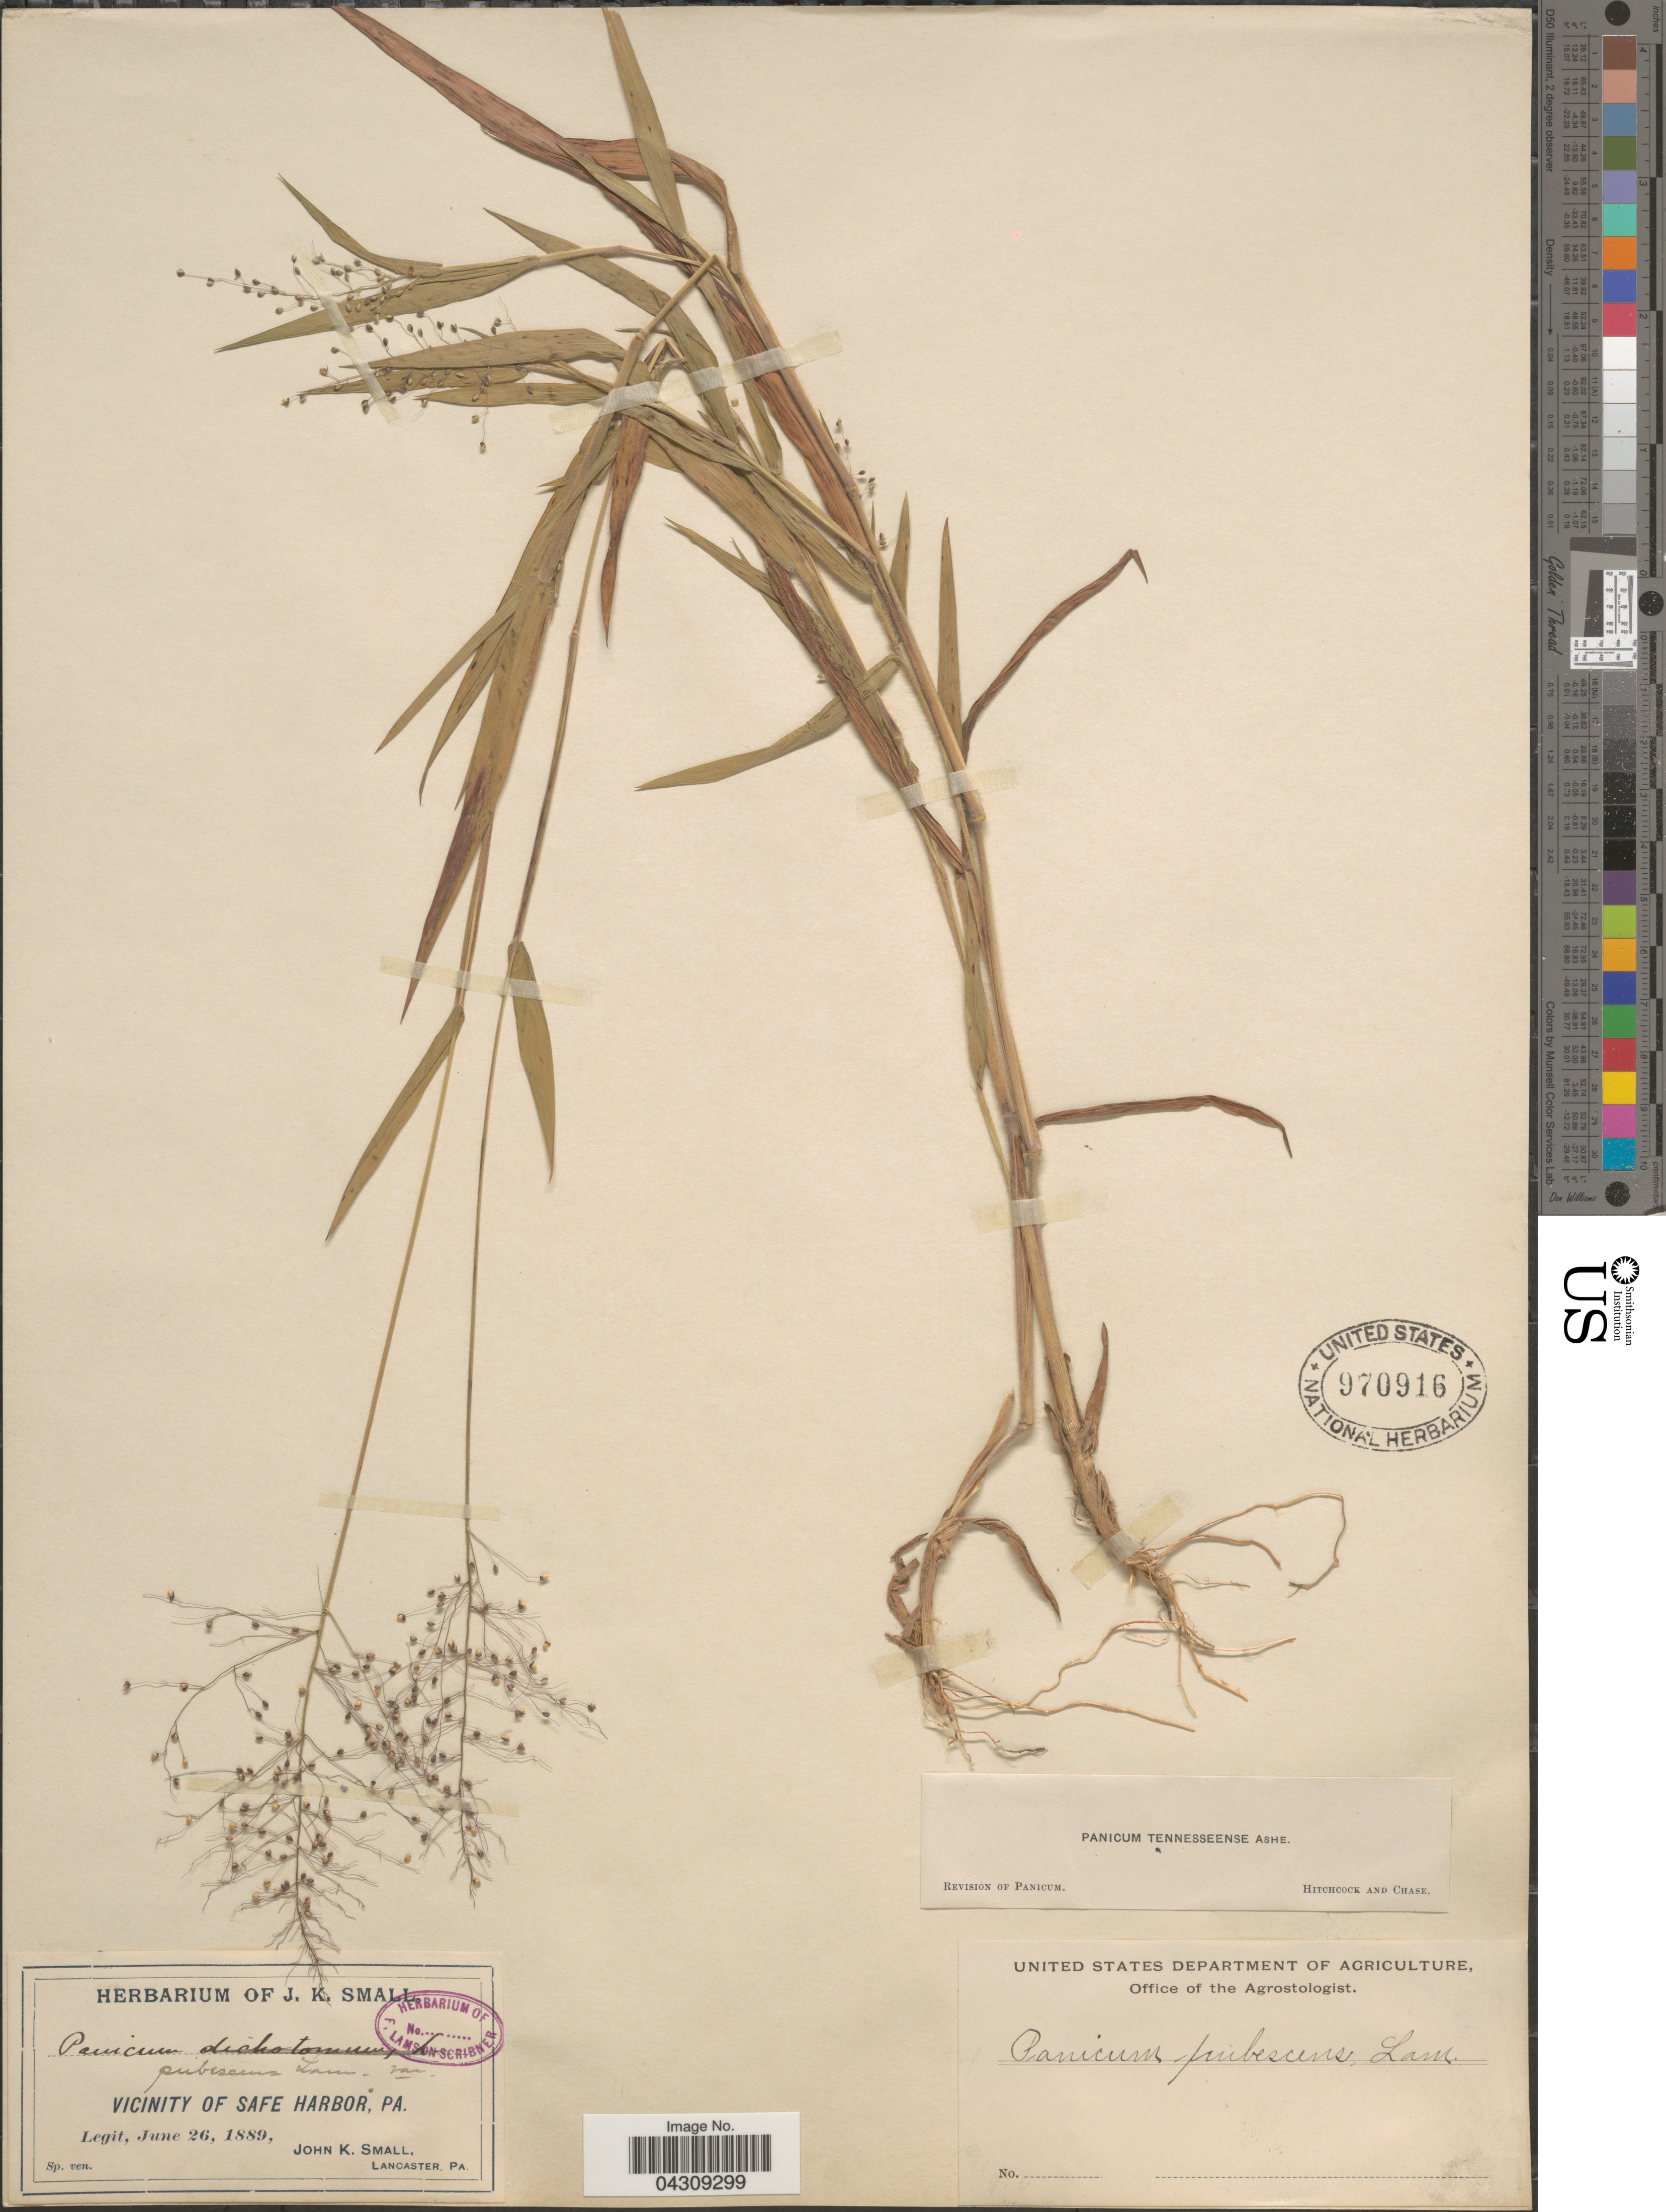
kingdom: Plantae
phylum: Tracheophyta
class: Liliopsida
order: Poales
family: Poaceae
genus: Dichanthelium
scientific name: Dichanthelium acuminatum var. acuminatum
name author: (Sw.) Gould & C.A. Clark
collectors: J. K. Small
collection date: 1889-06-26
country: United States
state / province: Pennsylvania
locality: Vicinity of Safe Harbor.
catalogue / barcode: US 970916